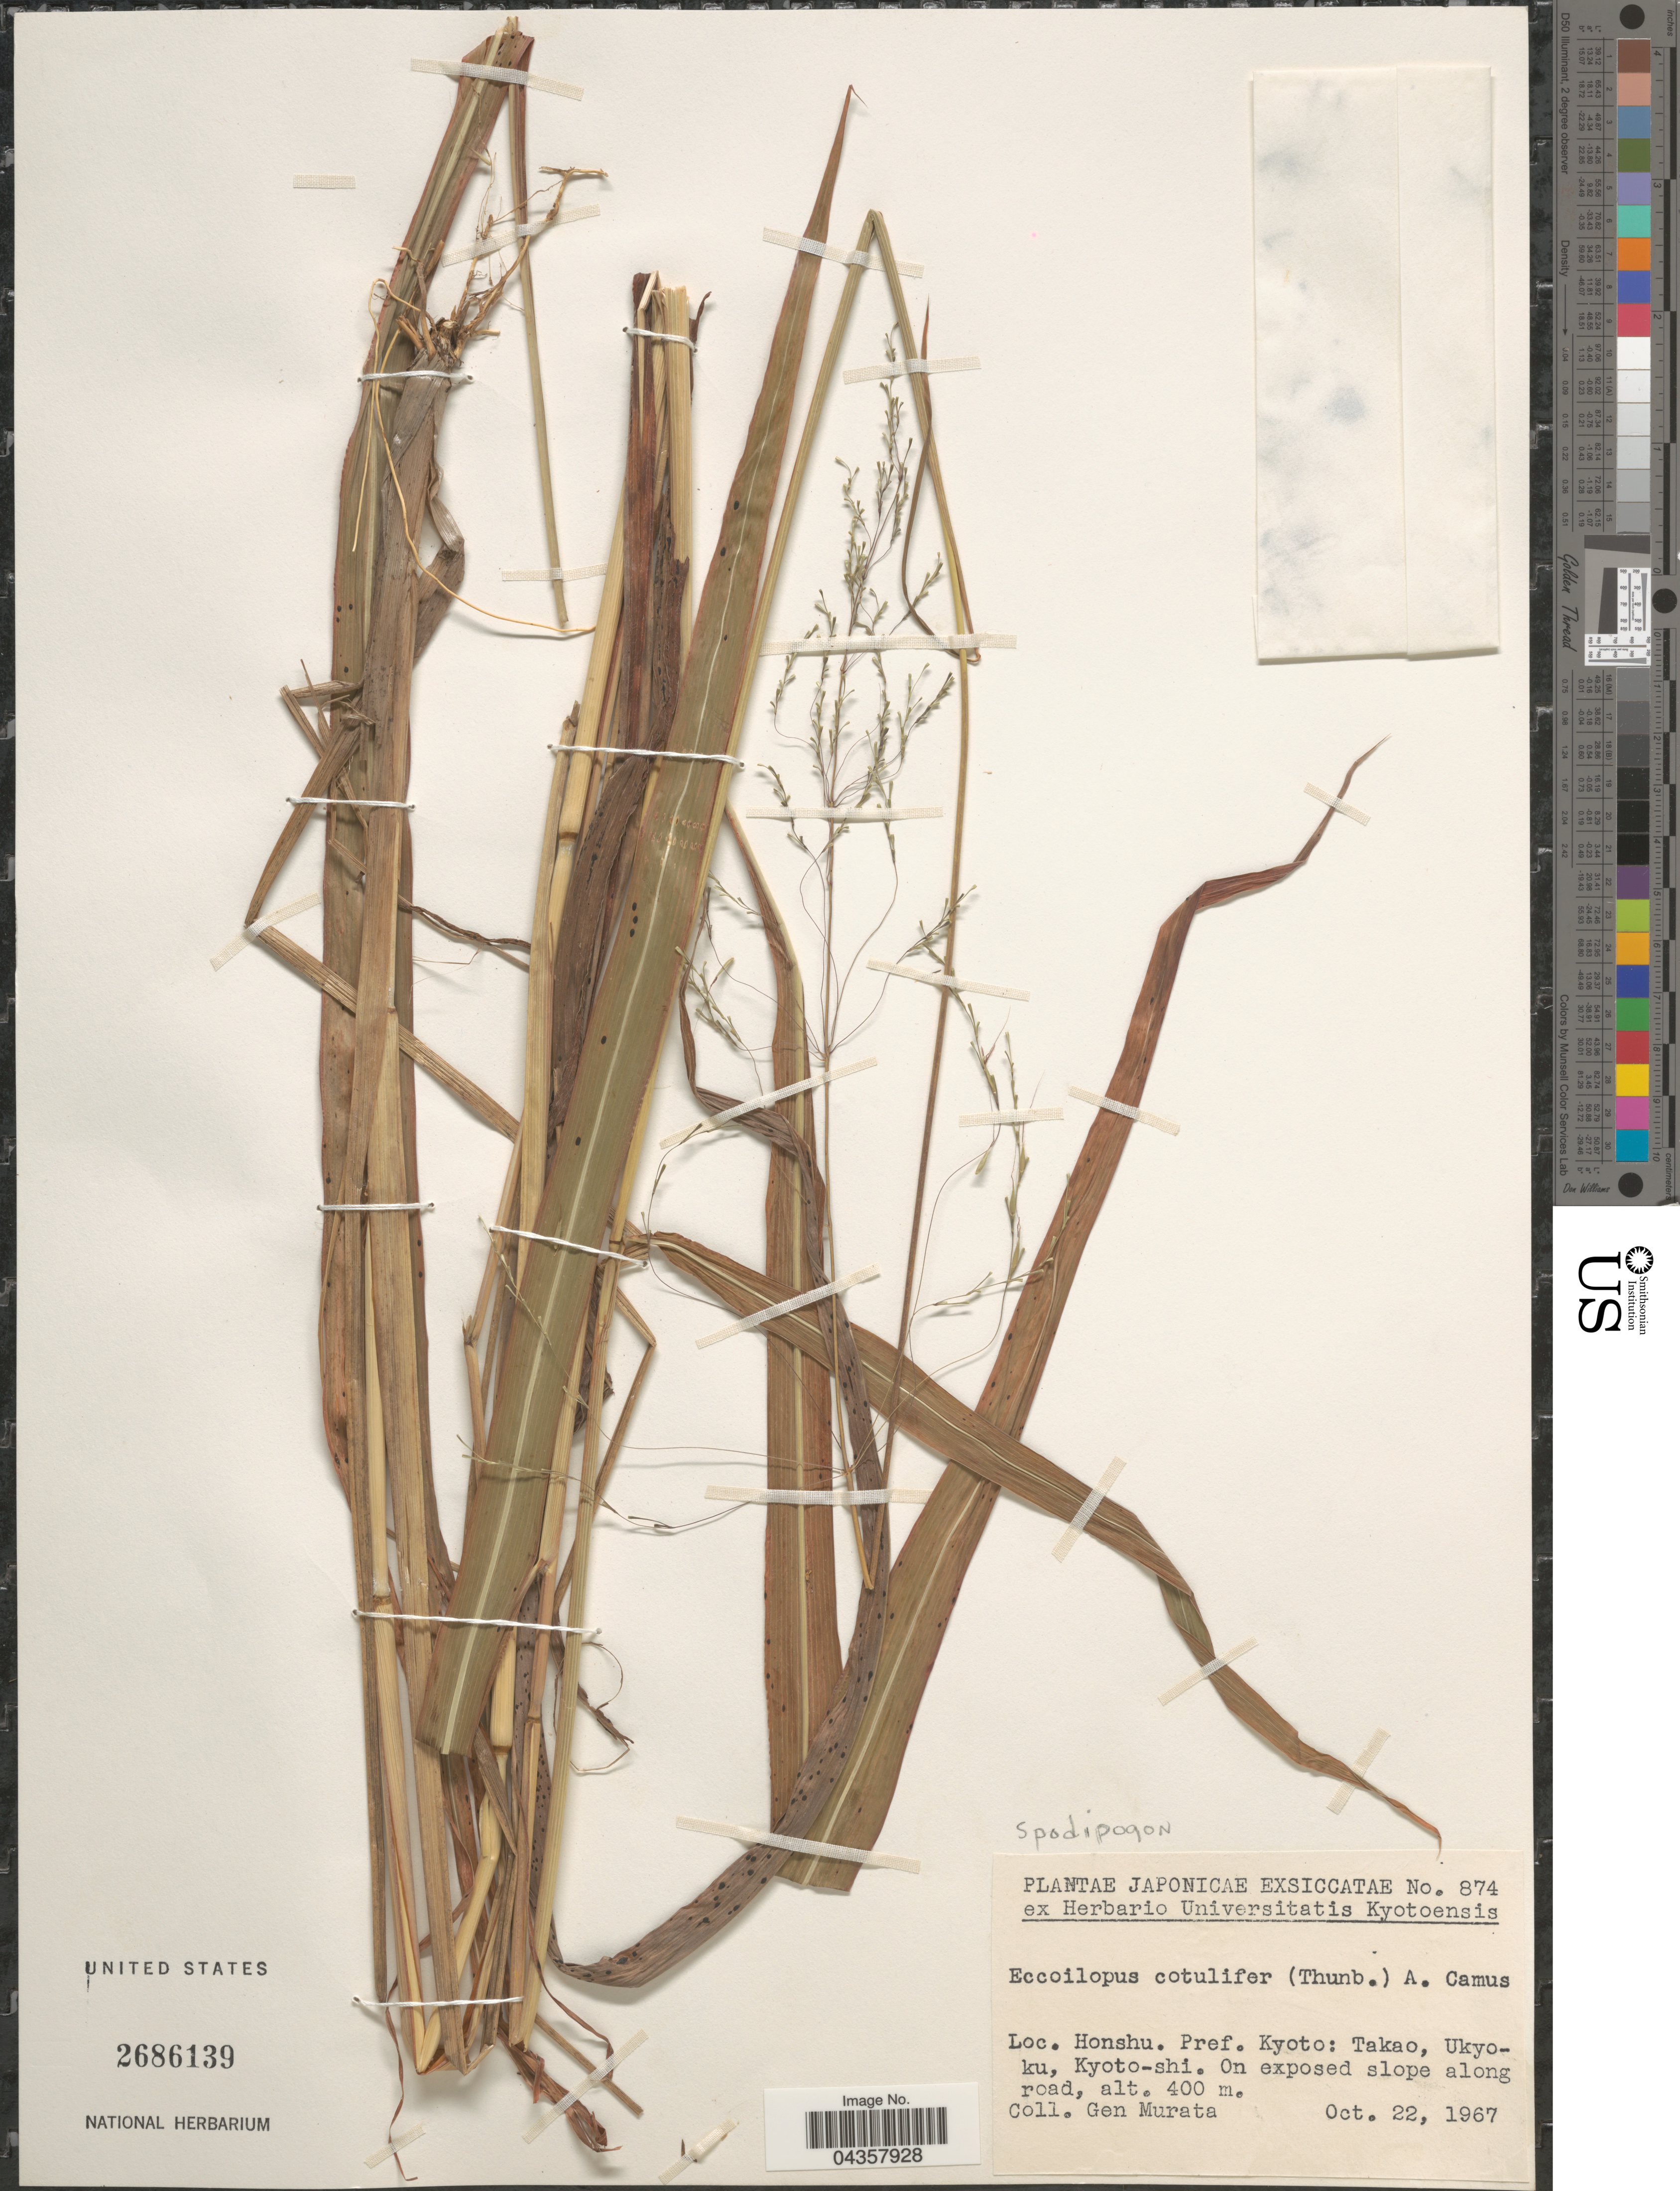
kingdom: Plantae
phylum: Tracheophyta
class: Liliopsida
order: Poales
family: Poaceae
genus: Spodiopogon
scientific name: Spodiopogon cotulifer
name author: (Thunb.) Hack.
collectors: G. Murata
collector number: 874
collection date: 1967-10-22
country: Japan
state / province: Kyoto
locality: Honshu. Pref. Kyoto: Takao, Ukyoku, Kyoto-shi. On exposed slope along road.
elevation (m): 400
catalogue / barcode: US 2686139